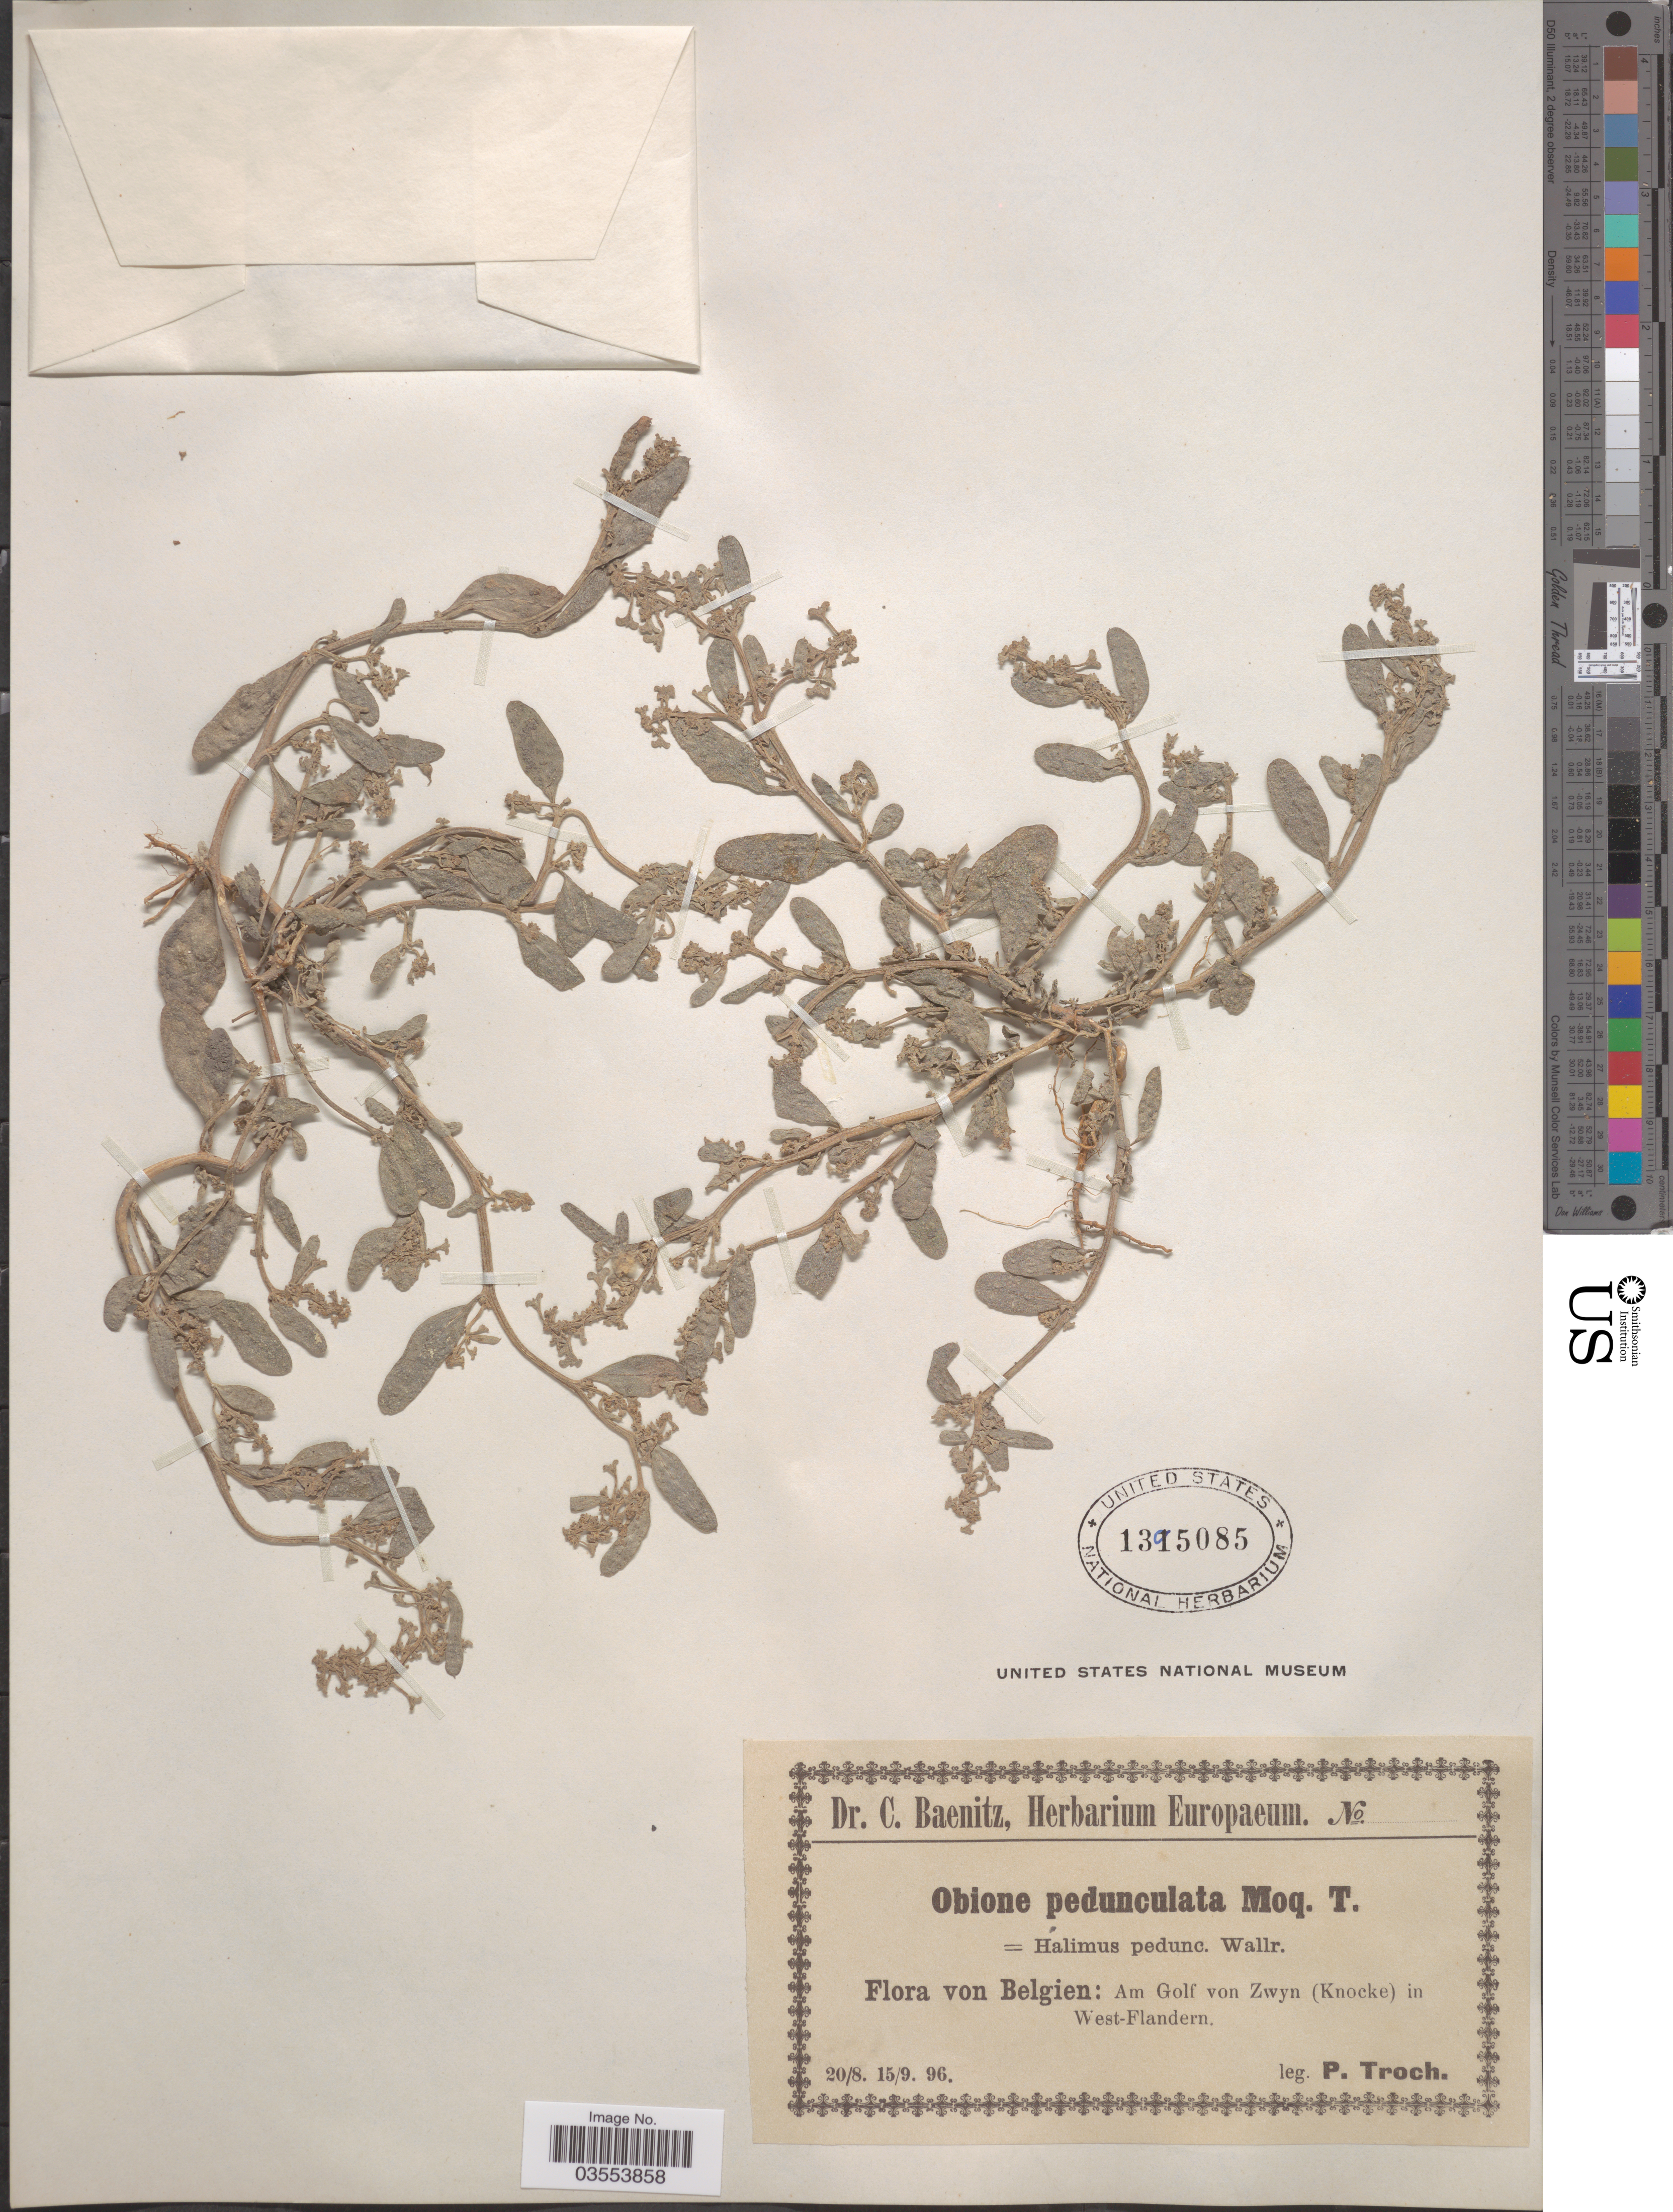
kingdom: Plantae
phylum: Tracheophyta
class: Magnoliopsida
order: Caryophyllales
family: Amaranthaceae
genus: Atriplex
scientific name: Atriplex pedunculata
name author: L.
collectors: P. Troch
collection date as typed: Transcribed d/m/y: 20/8/96 to 15/9/96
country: Belgium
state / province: Flanders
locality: Am Golf von Zwyn (Knocke) in West-Flandern.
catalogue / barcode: US 1395085